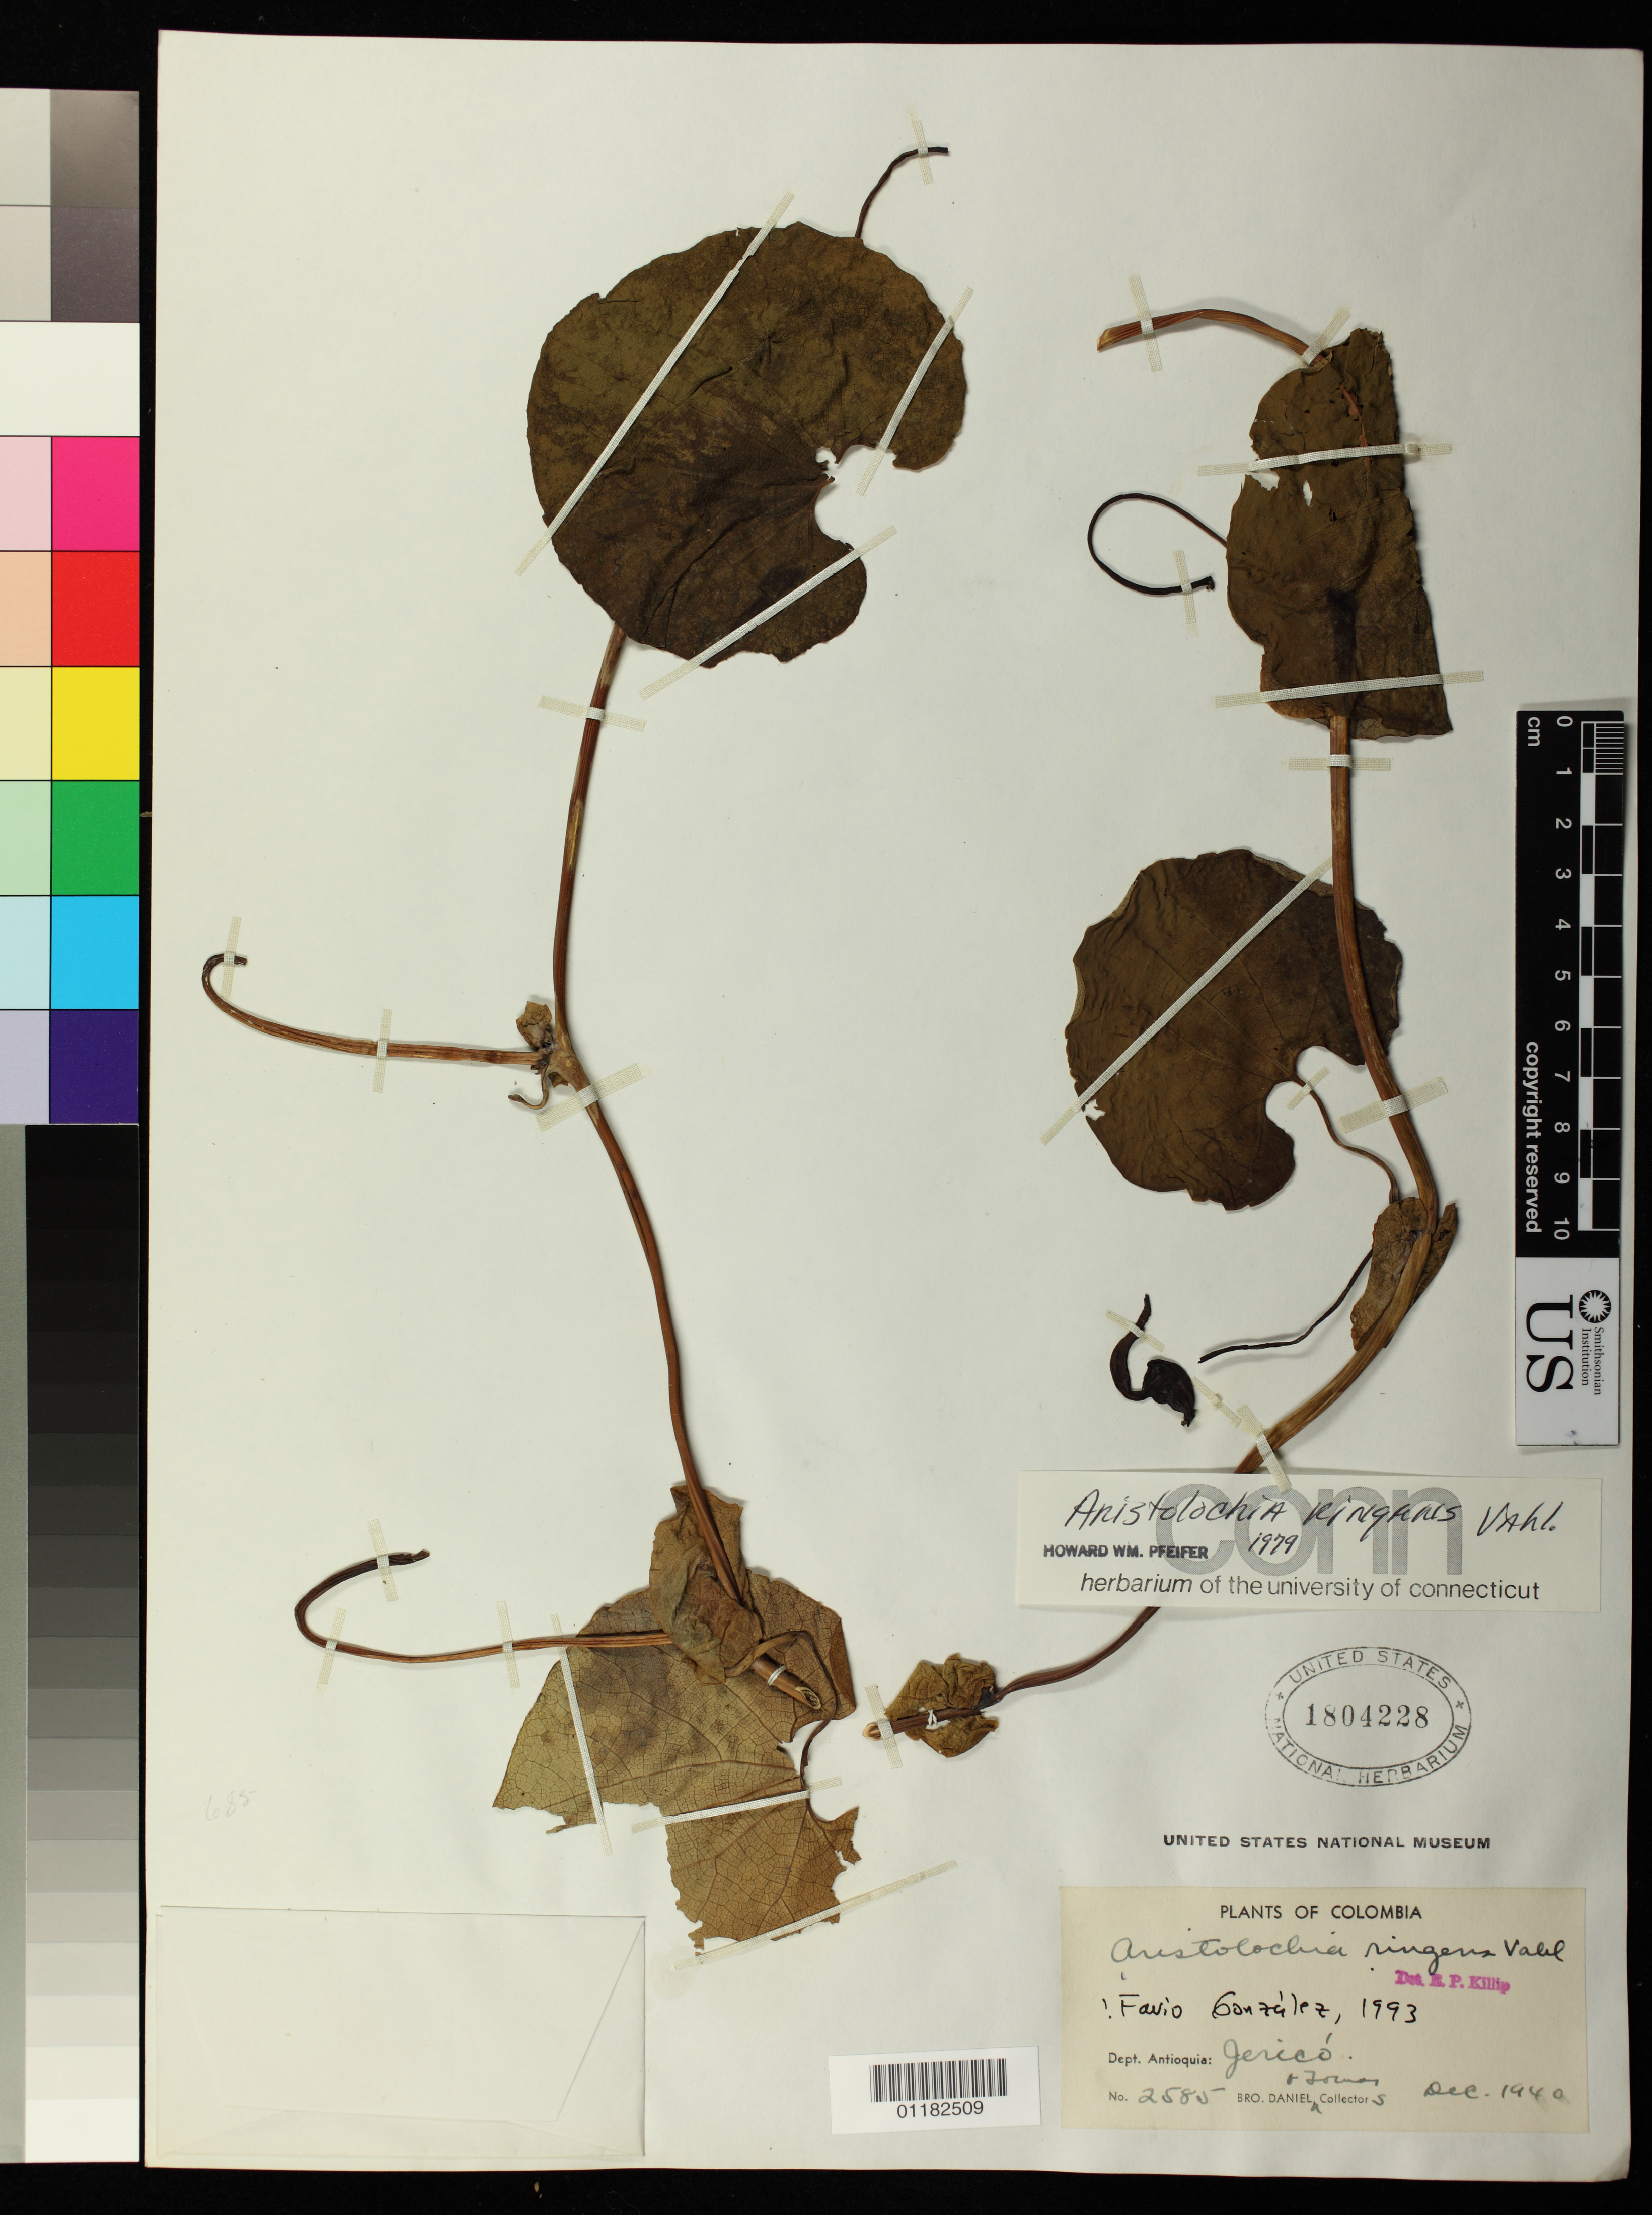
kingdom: Plantae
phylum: Tracheophyta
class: Magnoliopsida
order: Piperales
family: Aristolochiaceae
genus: Aristolochia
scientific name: Aristolochia ringens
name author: Vahl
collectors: Bro. Daniel & B. Tomas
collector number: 2585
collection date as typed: Dec 1940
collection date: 1940-12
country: Colombia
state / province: Antioquia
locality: Jerico.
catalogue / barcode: US 1804228